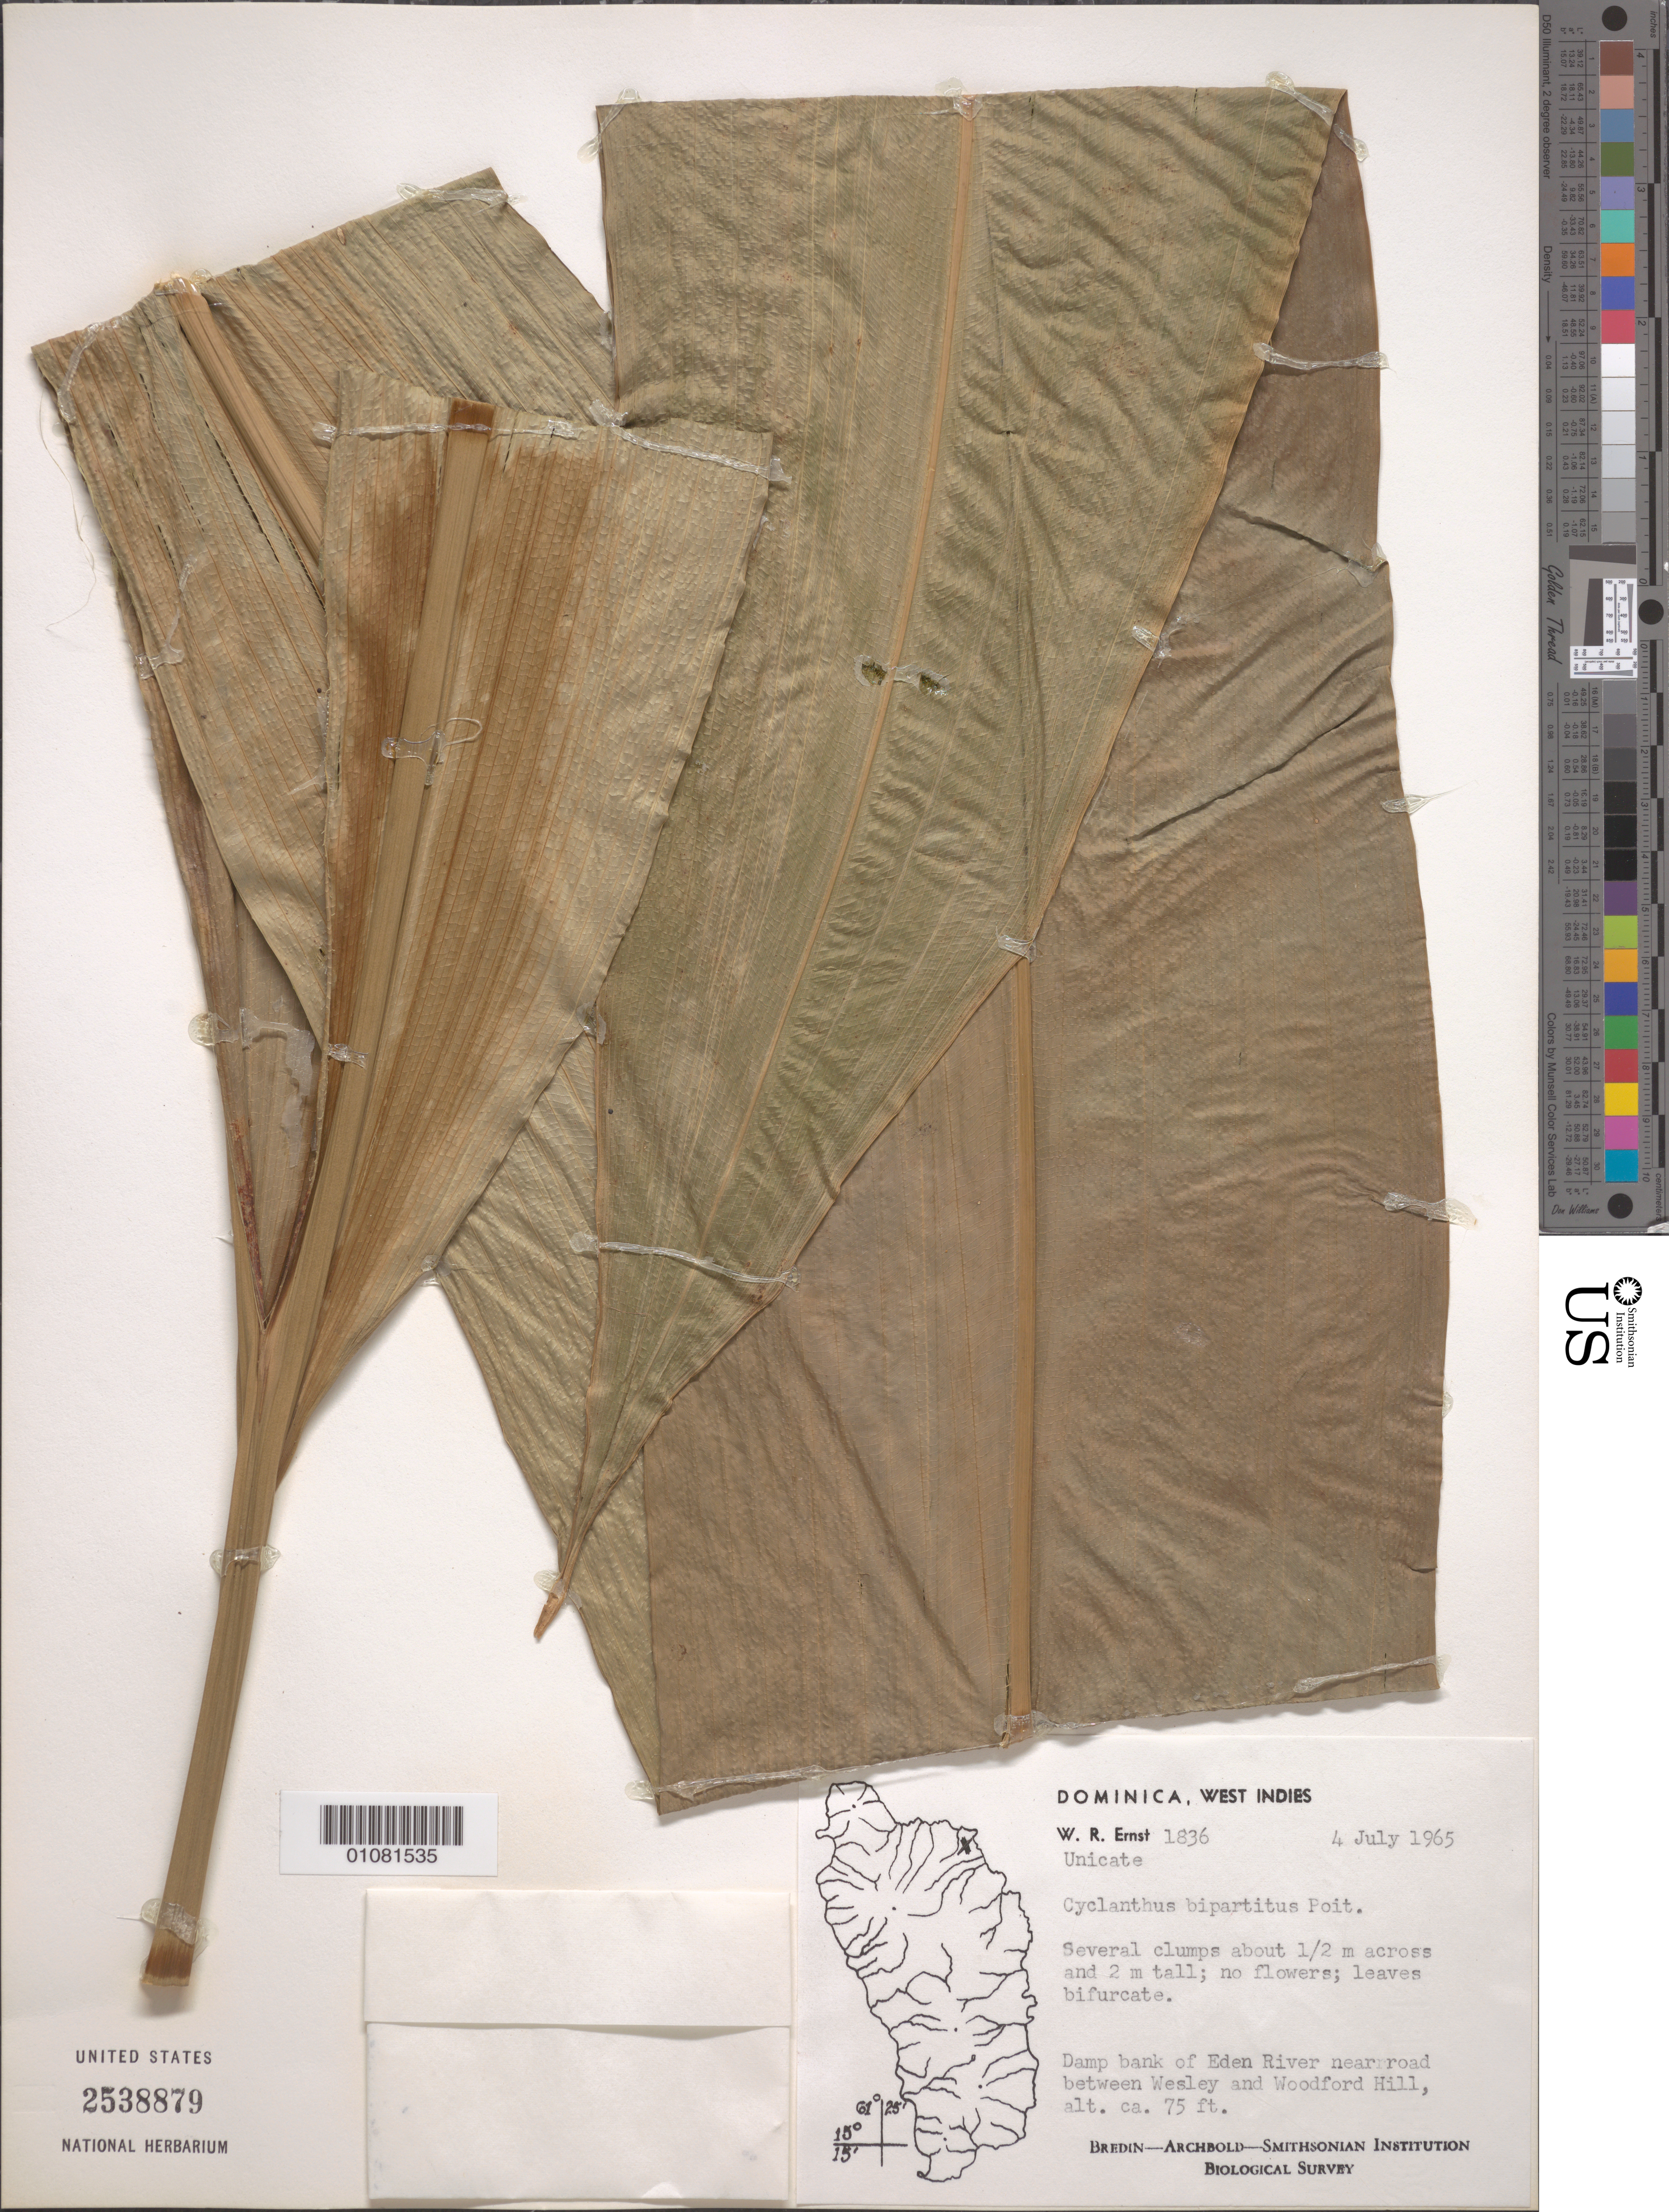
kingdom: Plantae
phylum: Tracheophyta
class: Liliopsida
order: Pandanales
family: Cyclanthaceae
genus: Cyclanthus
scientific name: Cyclanthus bipartitus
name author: Poit. ex A. Rich.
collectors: W. R. Ernst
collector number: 1836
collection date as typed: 04 Jul 1965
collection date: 1965-07-04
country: Dominica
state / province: St. Andrew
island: Dominica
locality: Damp bank of Eden River near road between Wesley and Woodford Hill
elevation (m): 23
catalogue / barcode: US 2538879